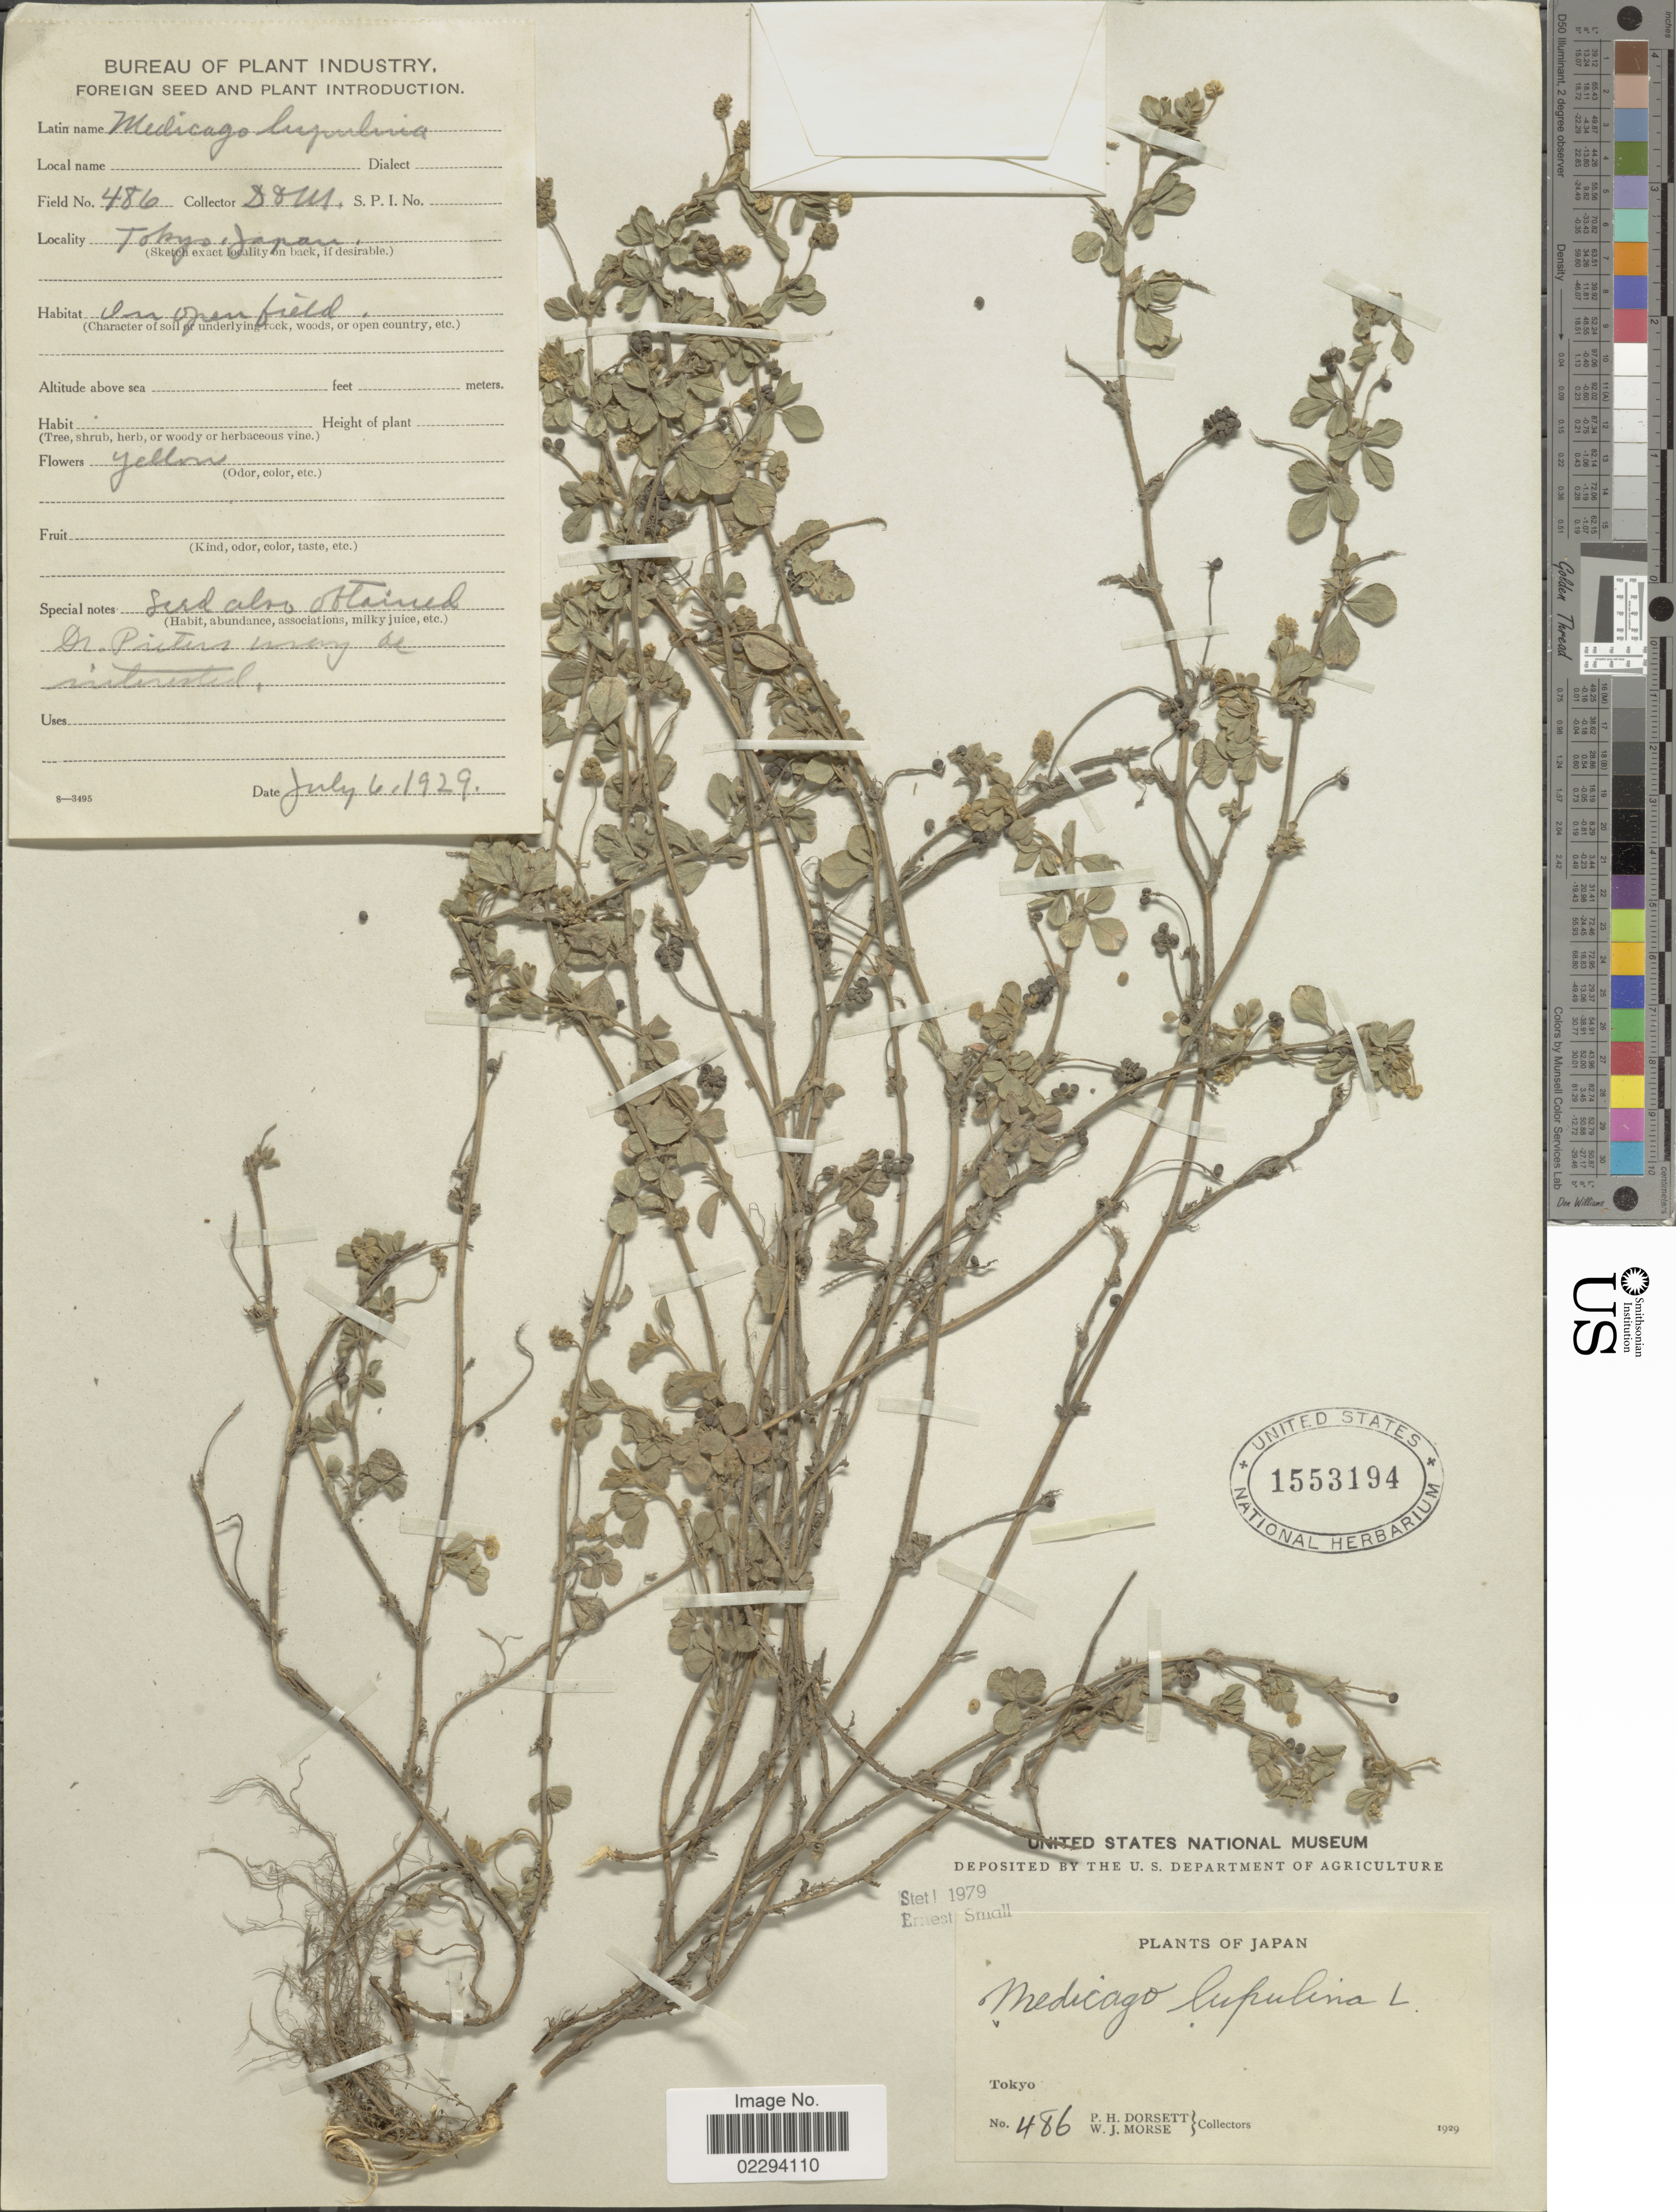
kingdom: Plantae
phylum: Tracheophyta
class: Magnoliopsida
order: Fabales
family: Fabaceae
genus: Medicago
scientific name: Medicago lupulina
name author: L.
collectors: P. H. Dorsett & W. J. Morse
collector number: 486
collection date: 1929-07-06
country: Japan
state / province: Tokyo, Federal City of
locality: Tokyo.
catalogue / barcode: US 1553194